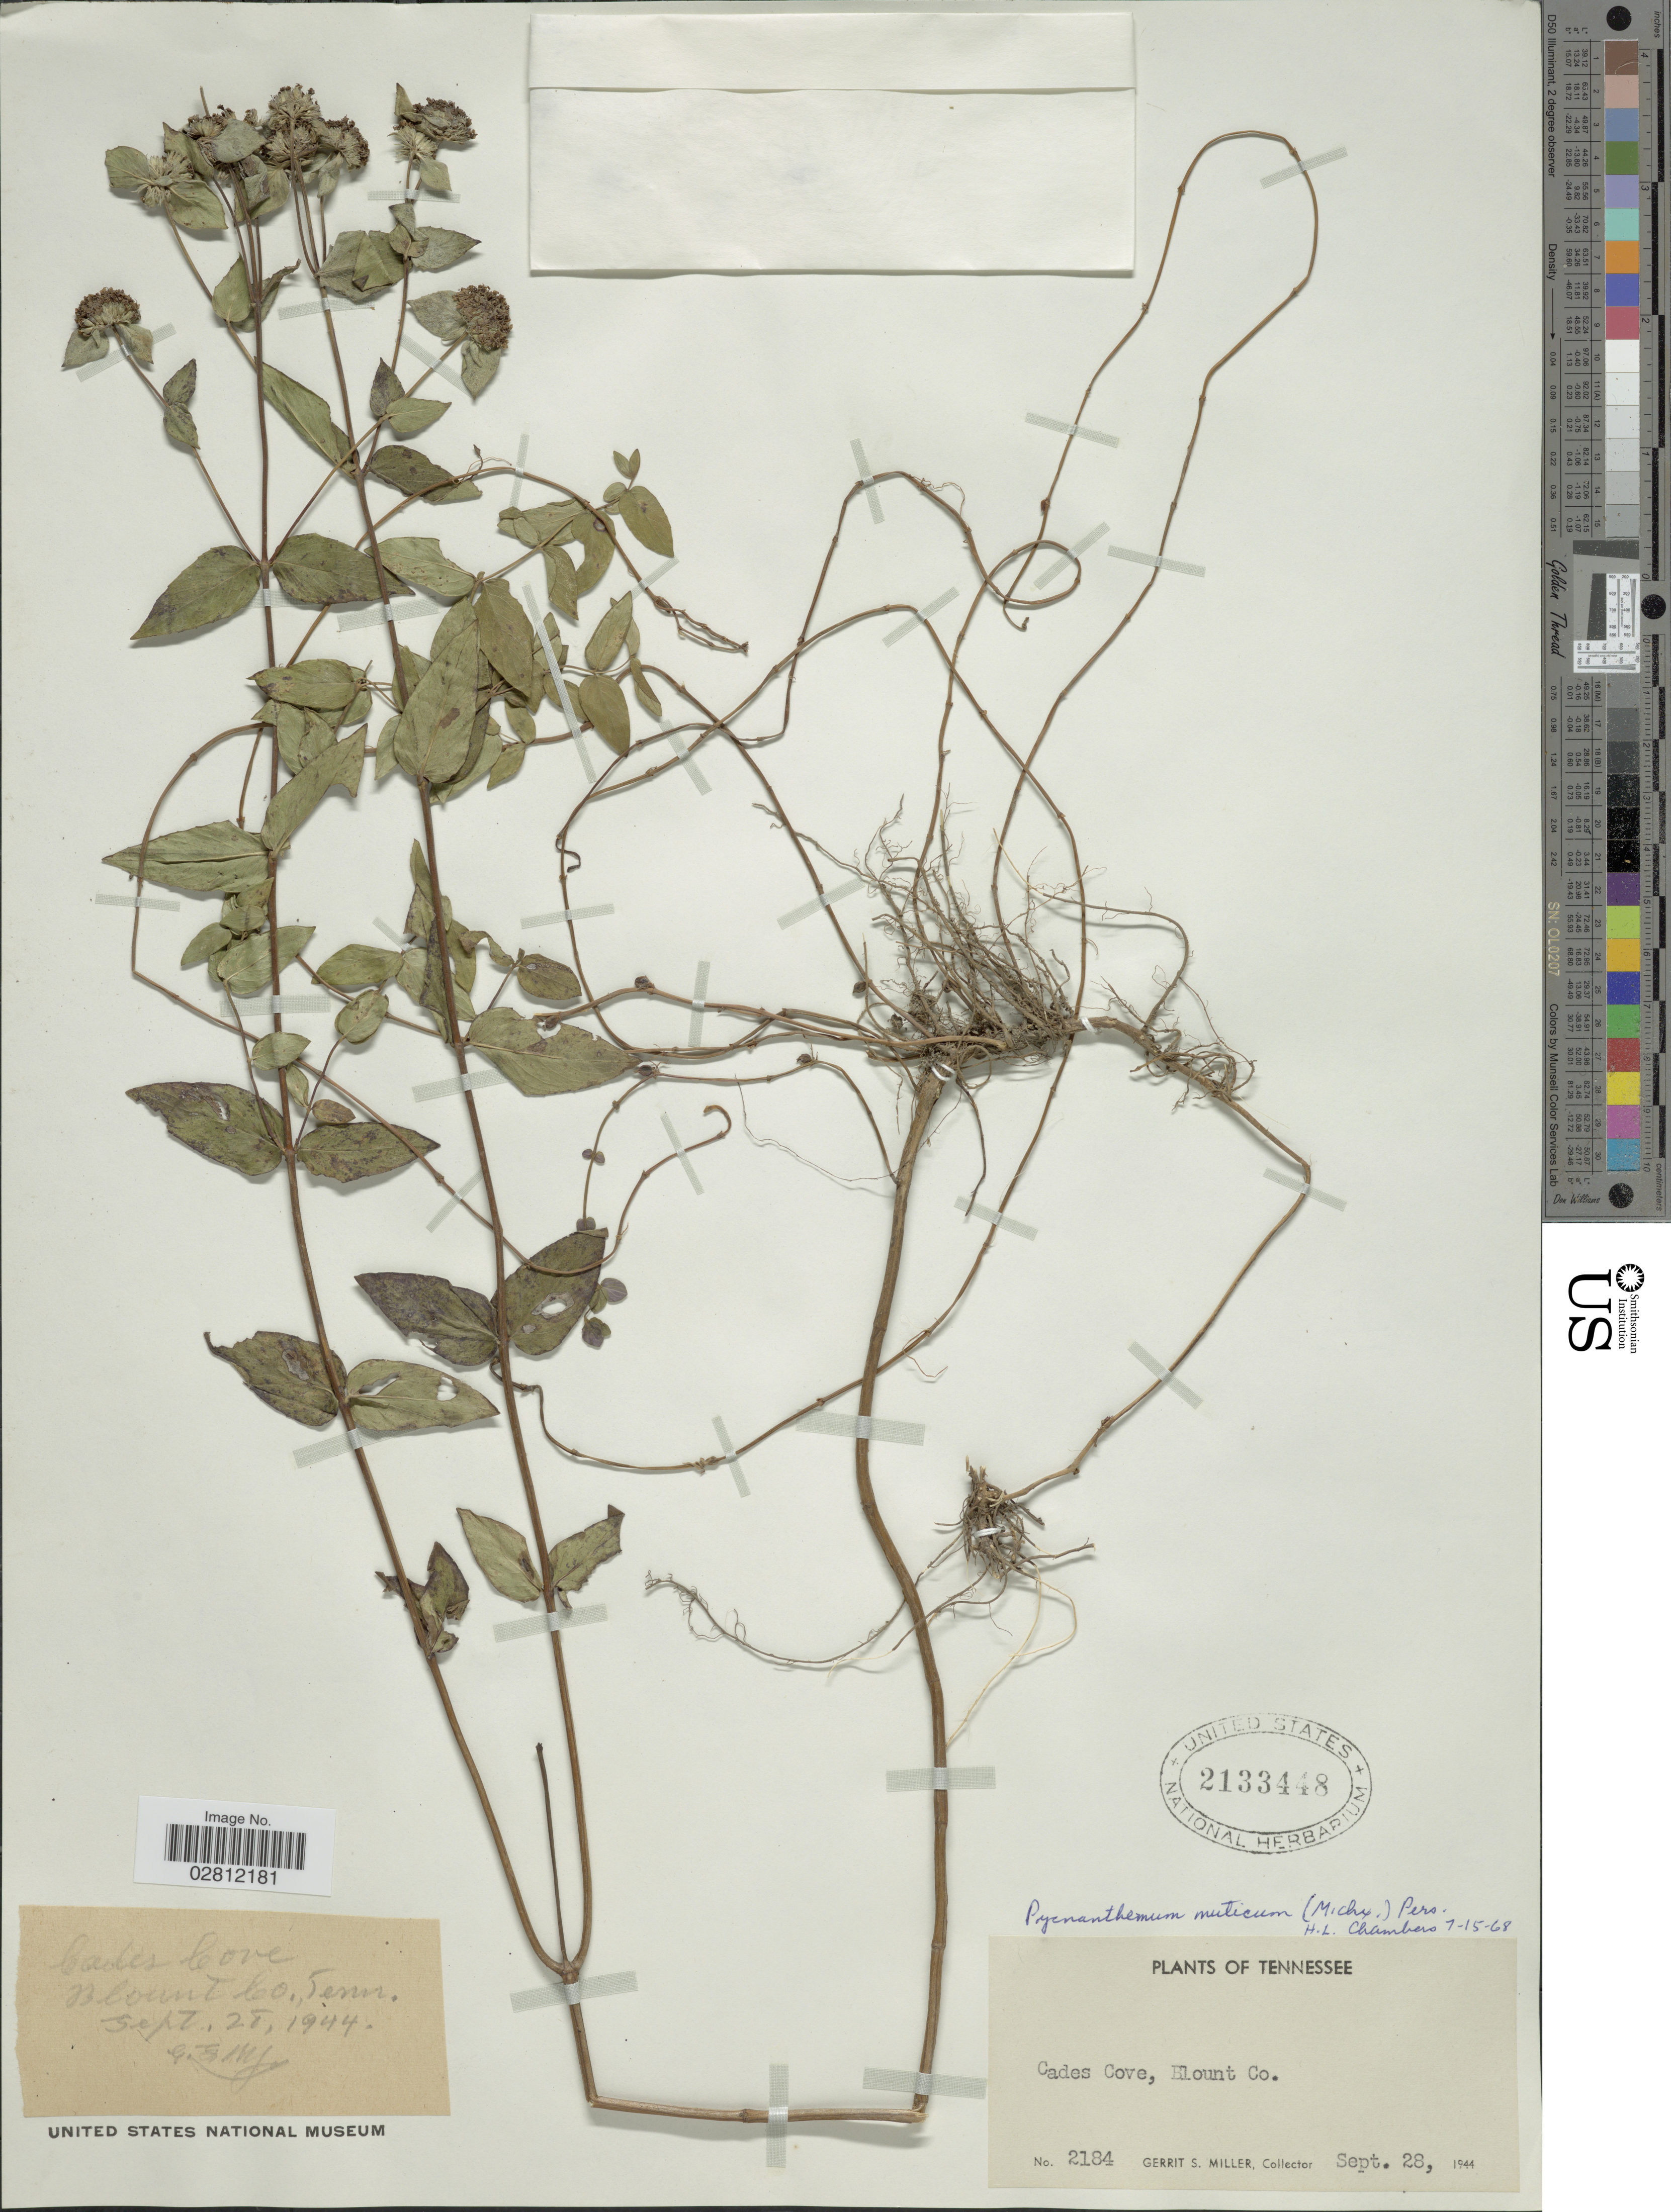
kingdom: Plantae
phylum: Tracheophyta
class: Magnoliopsida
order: Lamiales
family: Lamiaceae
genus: Pycnanthemum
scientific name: Pycnanthemum muticum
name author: (Michx.) Pers.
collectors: G. S. Miller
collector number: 2184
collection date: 1944-09-28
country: United States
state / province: Tennessee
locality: Cades Cove, Blount Co.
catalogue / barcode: US 2133448